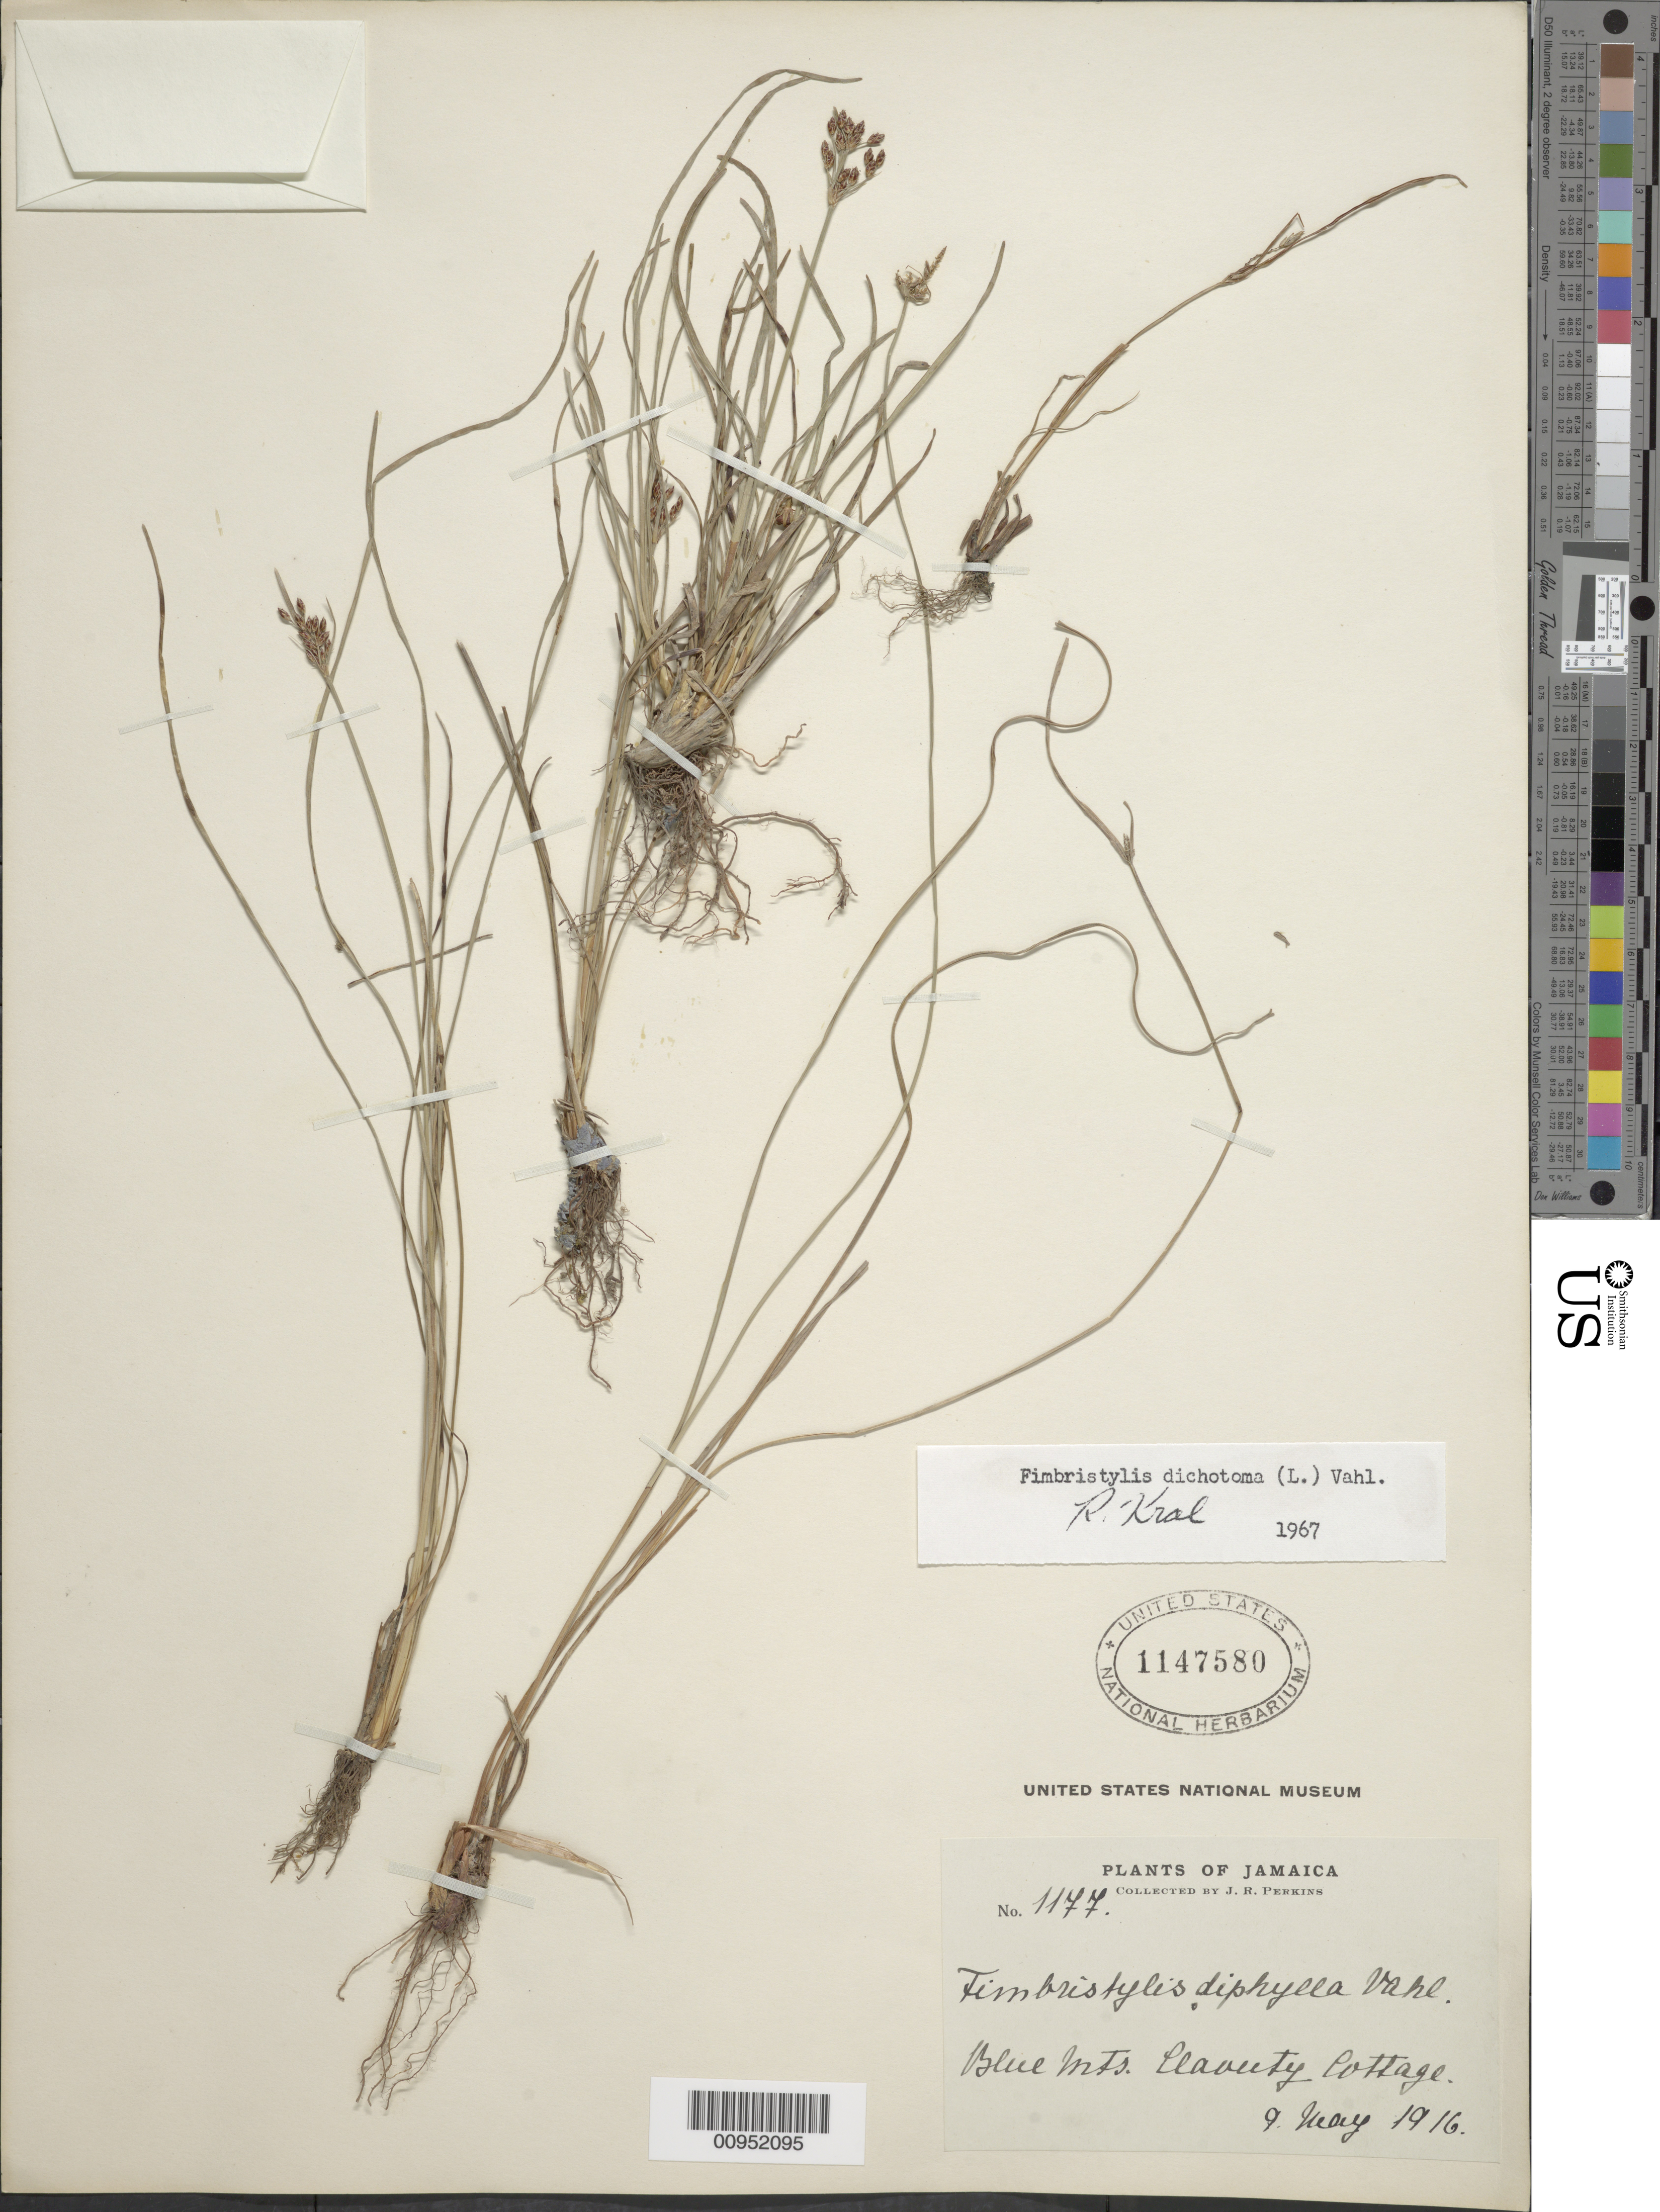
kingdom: Plantae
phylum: Tracheophyta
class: Liliopsida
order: Poales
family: Cyperaceae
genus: Fimbristylis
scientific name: Fimbristylis dichotoma subsp. dichotoma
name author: (L.) Vahl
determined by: Kral, Robert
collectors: J. R. Perkins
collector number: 1177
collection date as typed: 09 May 1916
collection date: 1916-05-09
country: Jamaica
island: Jamaica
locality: Blue Mountains, "Claveety" Cottage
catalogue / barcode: US 1147580